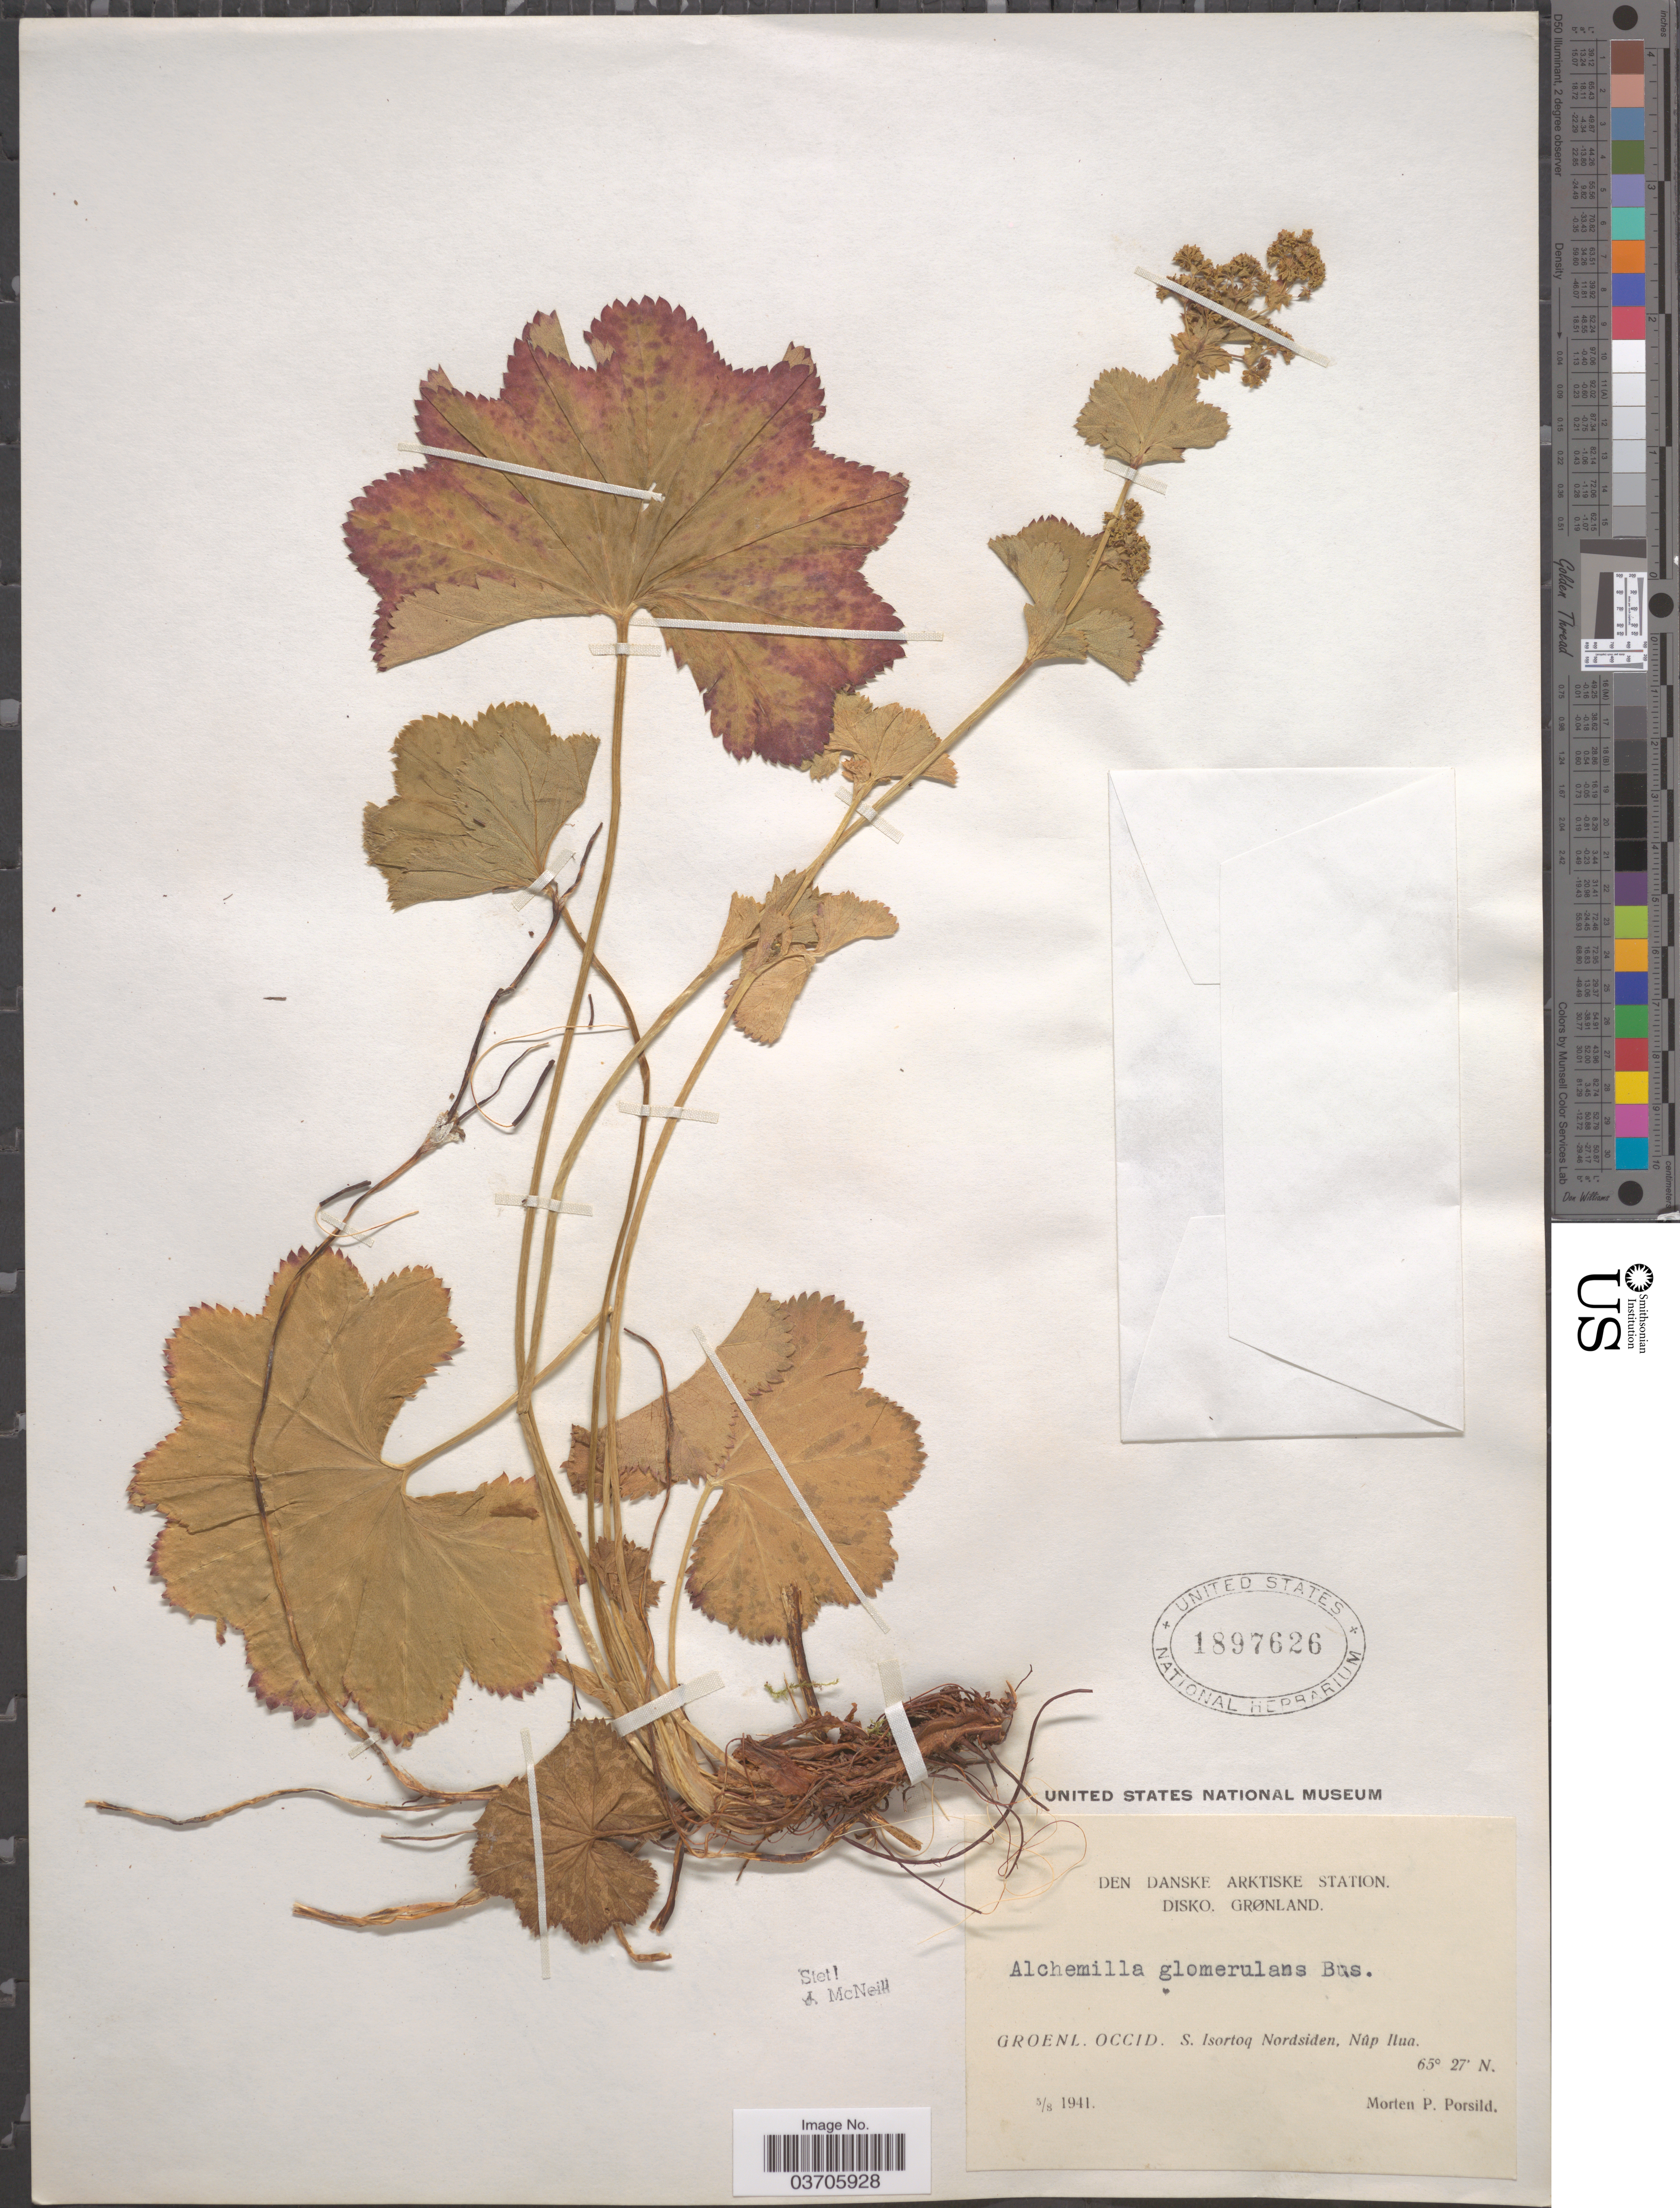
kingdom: Plantae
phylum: Tracheophyta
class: Magnoliopsida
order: Rosales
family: Rosaceae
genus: Alchemilla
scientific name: Alchemilla glomerulans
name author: Buser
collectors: M. P. Porsild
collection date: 1941-08-05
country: Greenland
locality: Den Danske Arktiske Station. Disko. Grønland. Groenl. Occid. S. Isortoq Nordsiden, Nûp Ilua.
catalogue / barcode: US 1897626